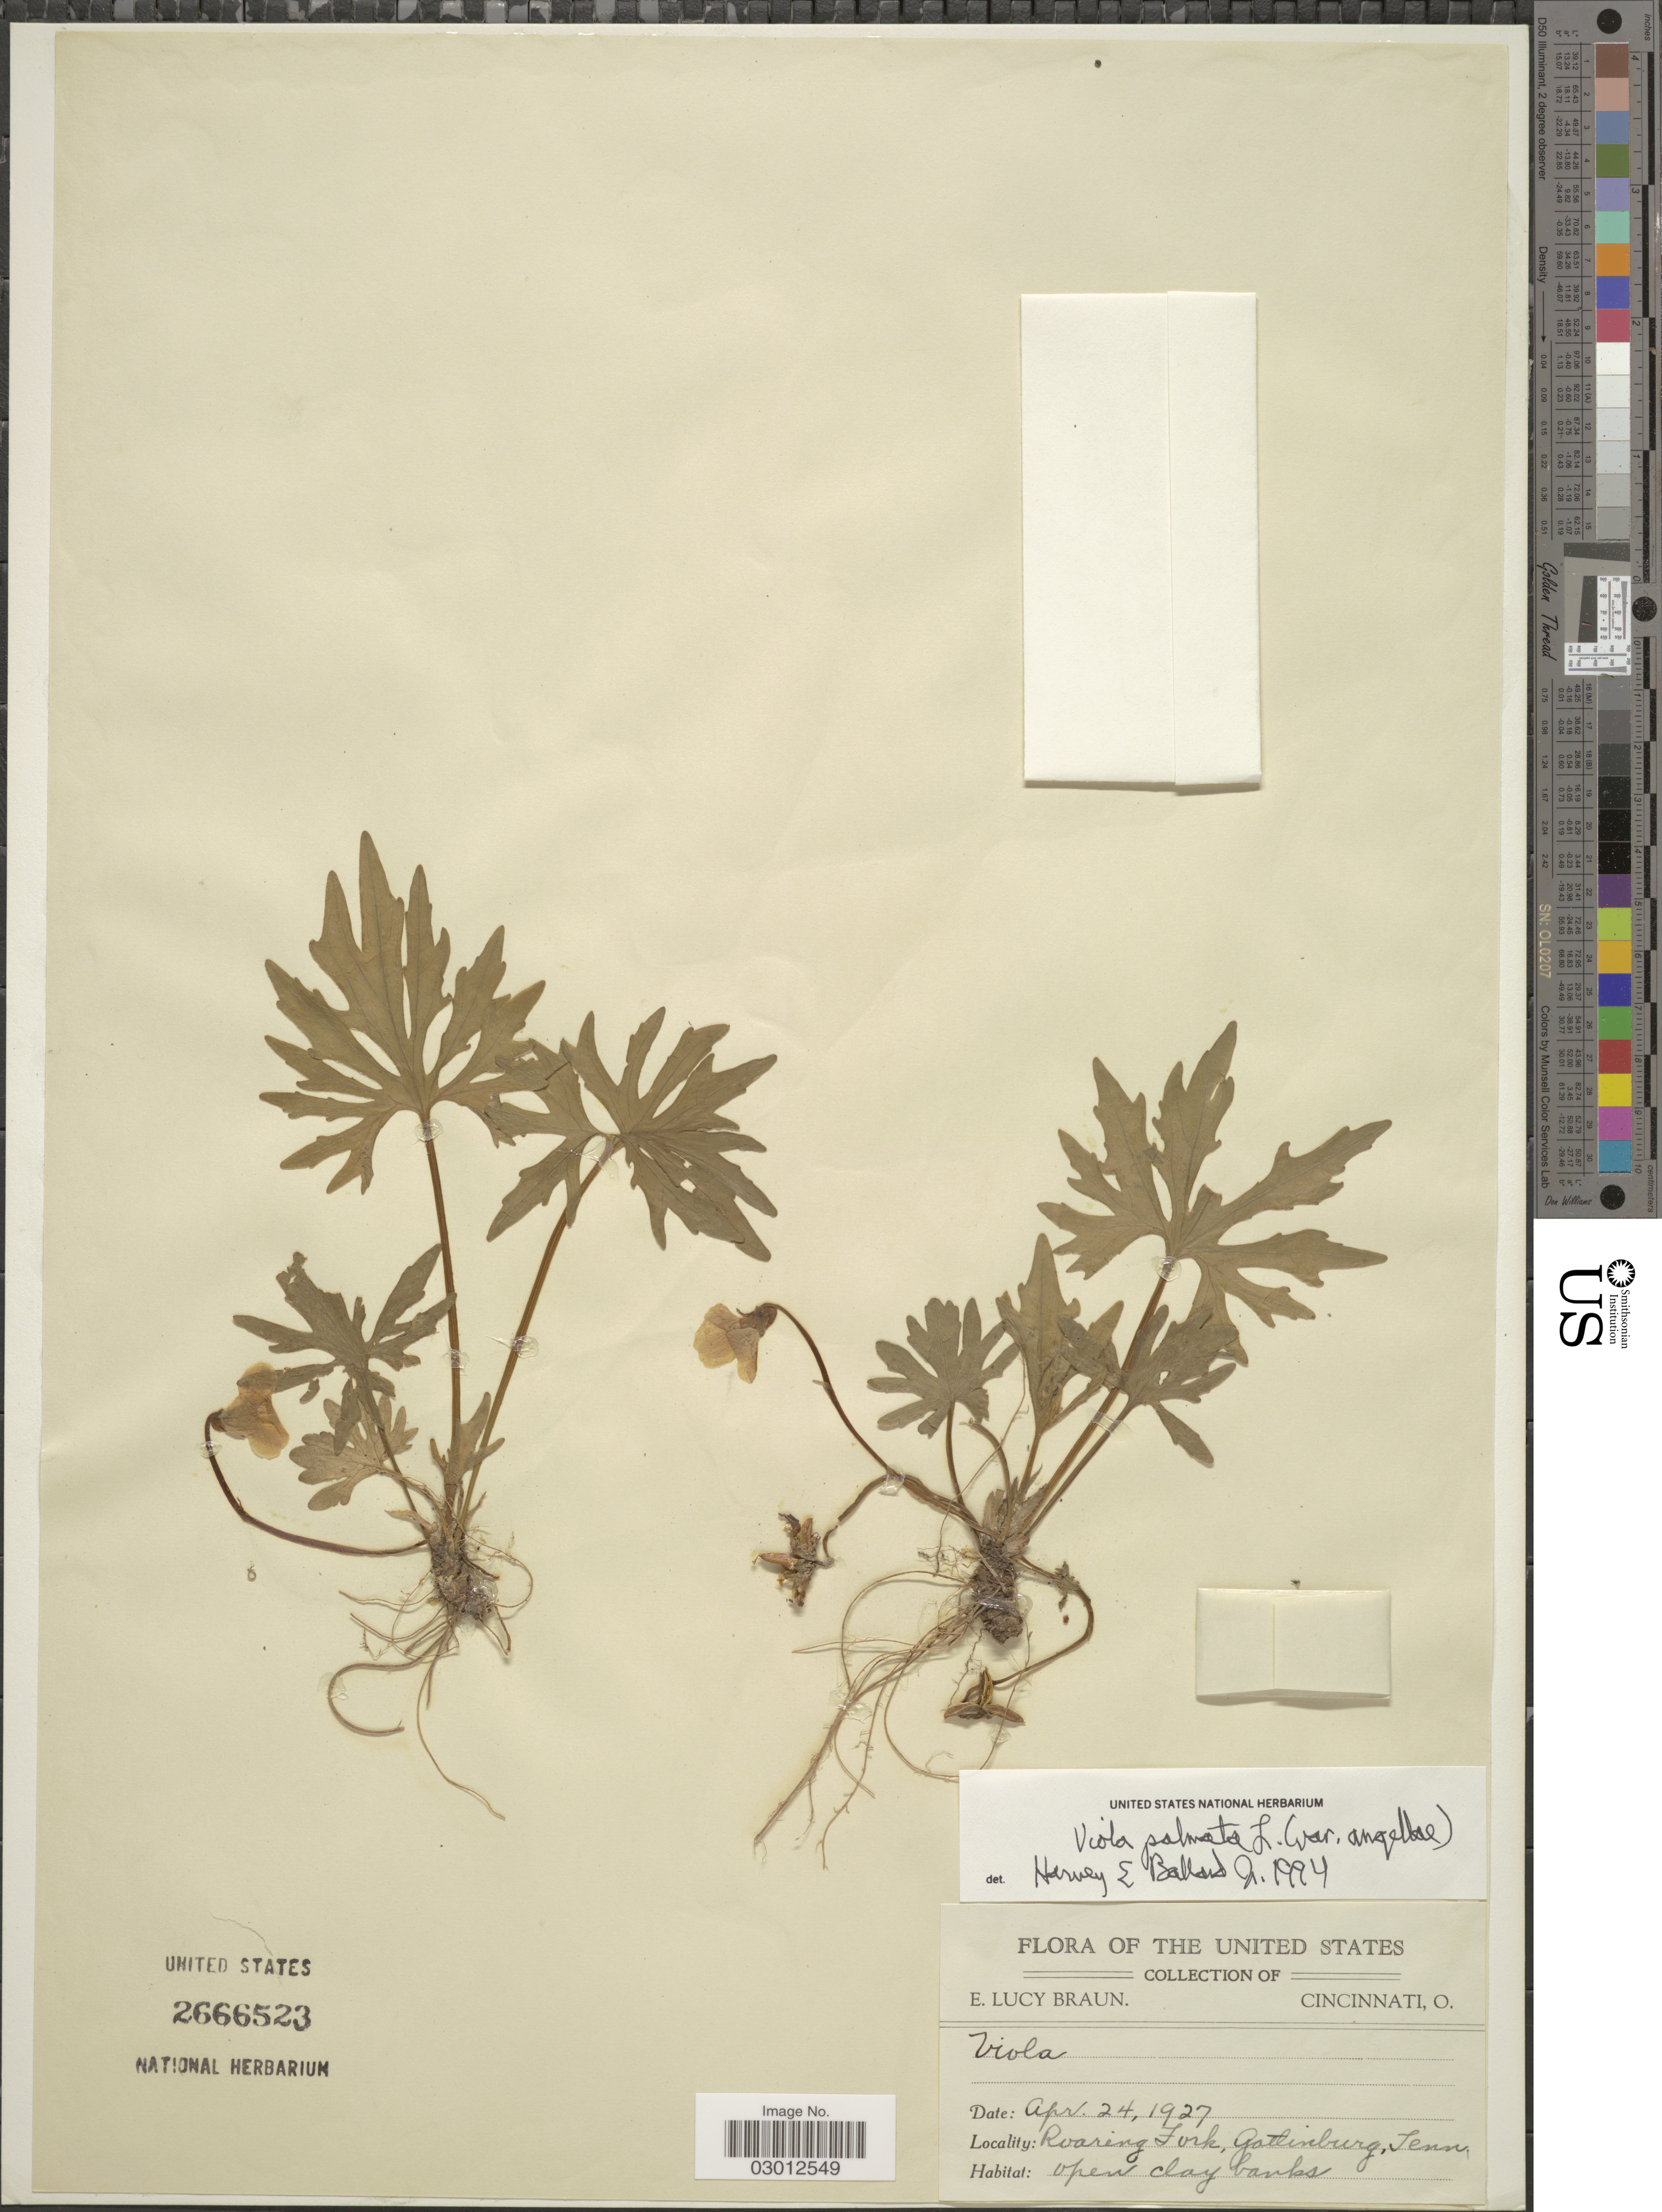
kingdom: Plantae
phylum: Tracheophyta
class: Magnoliopsida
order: Malpighiales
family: Violaceae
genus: Viola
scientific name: Viola palmata var. palmata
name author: L.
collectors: E. L. Braun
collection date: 1927-04-24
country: United States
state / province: Tennessee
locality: Roaring Fork, Gatlinburg.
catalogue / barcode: US 2666523